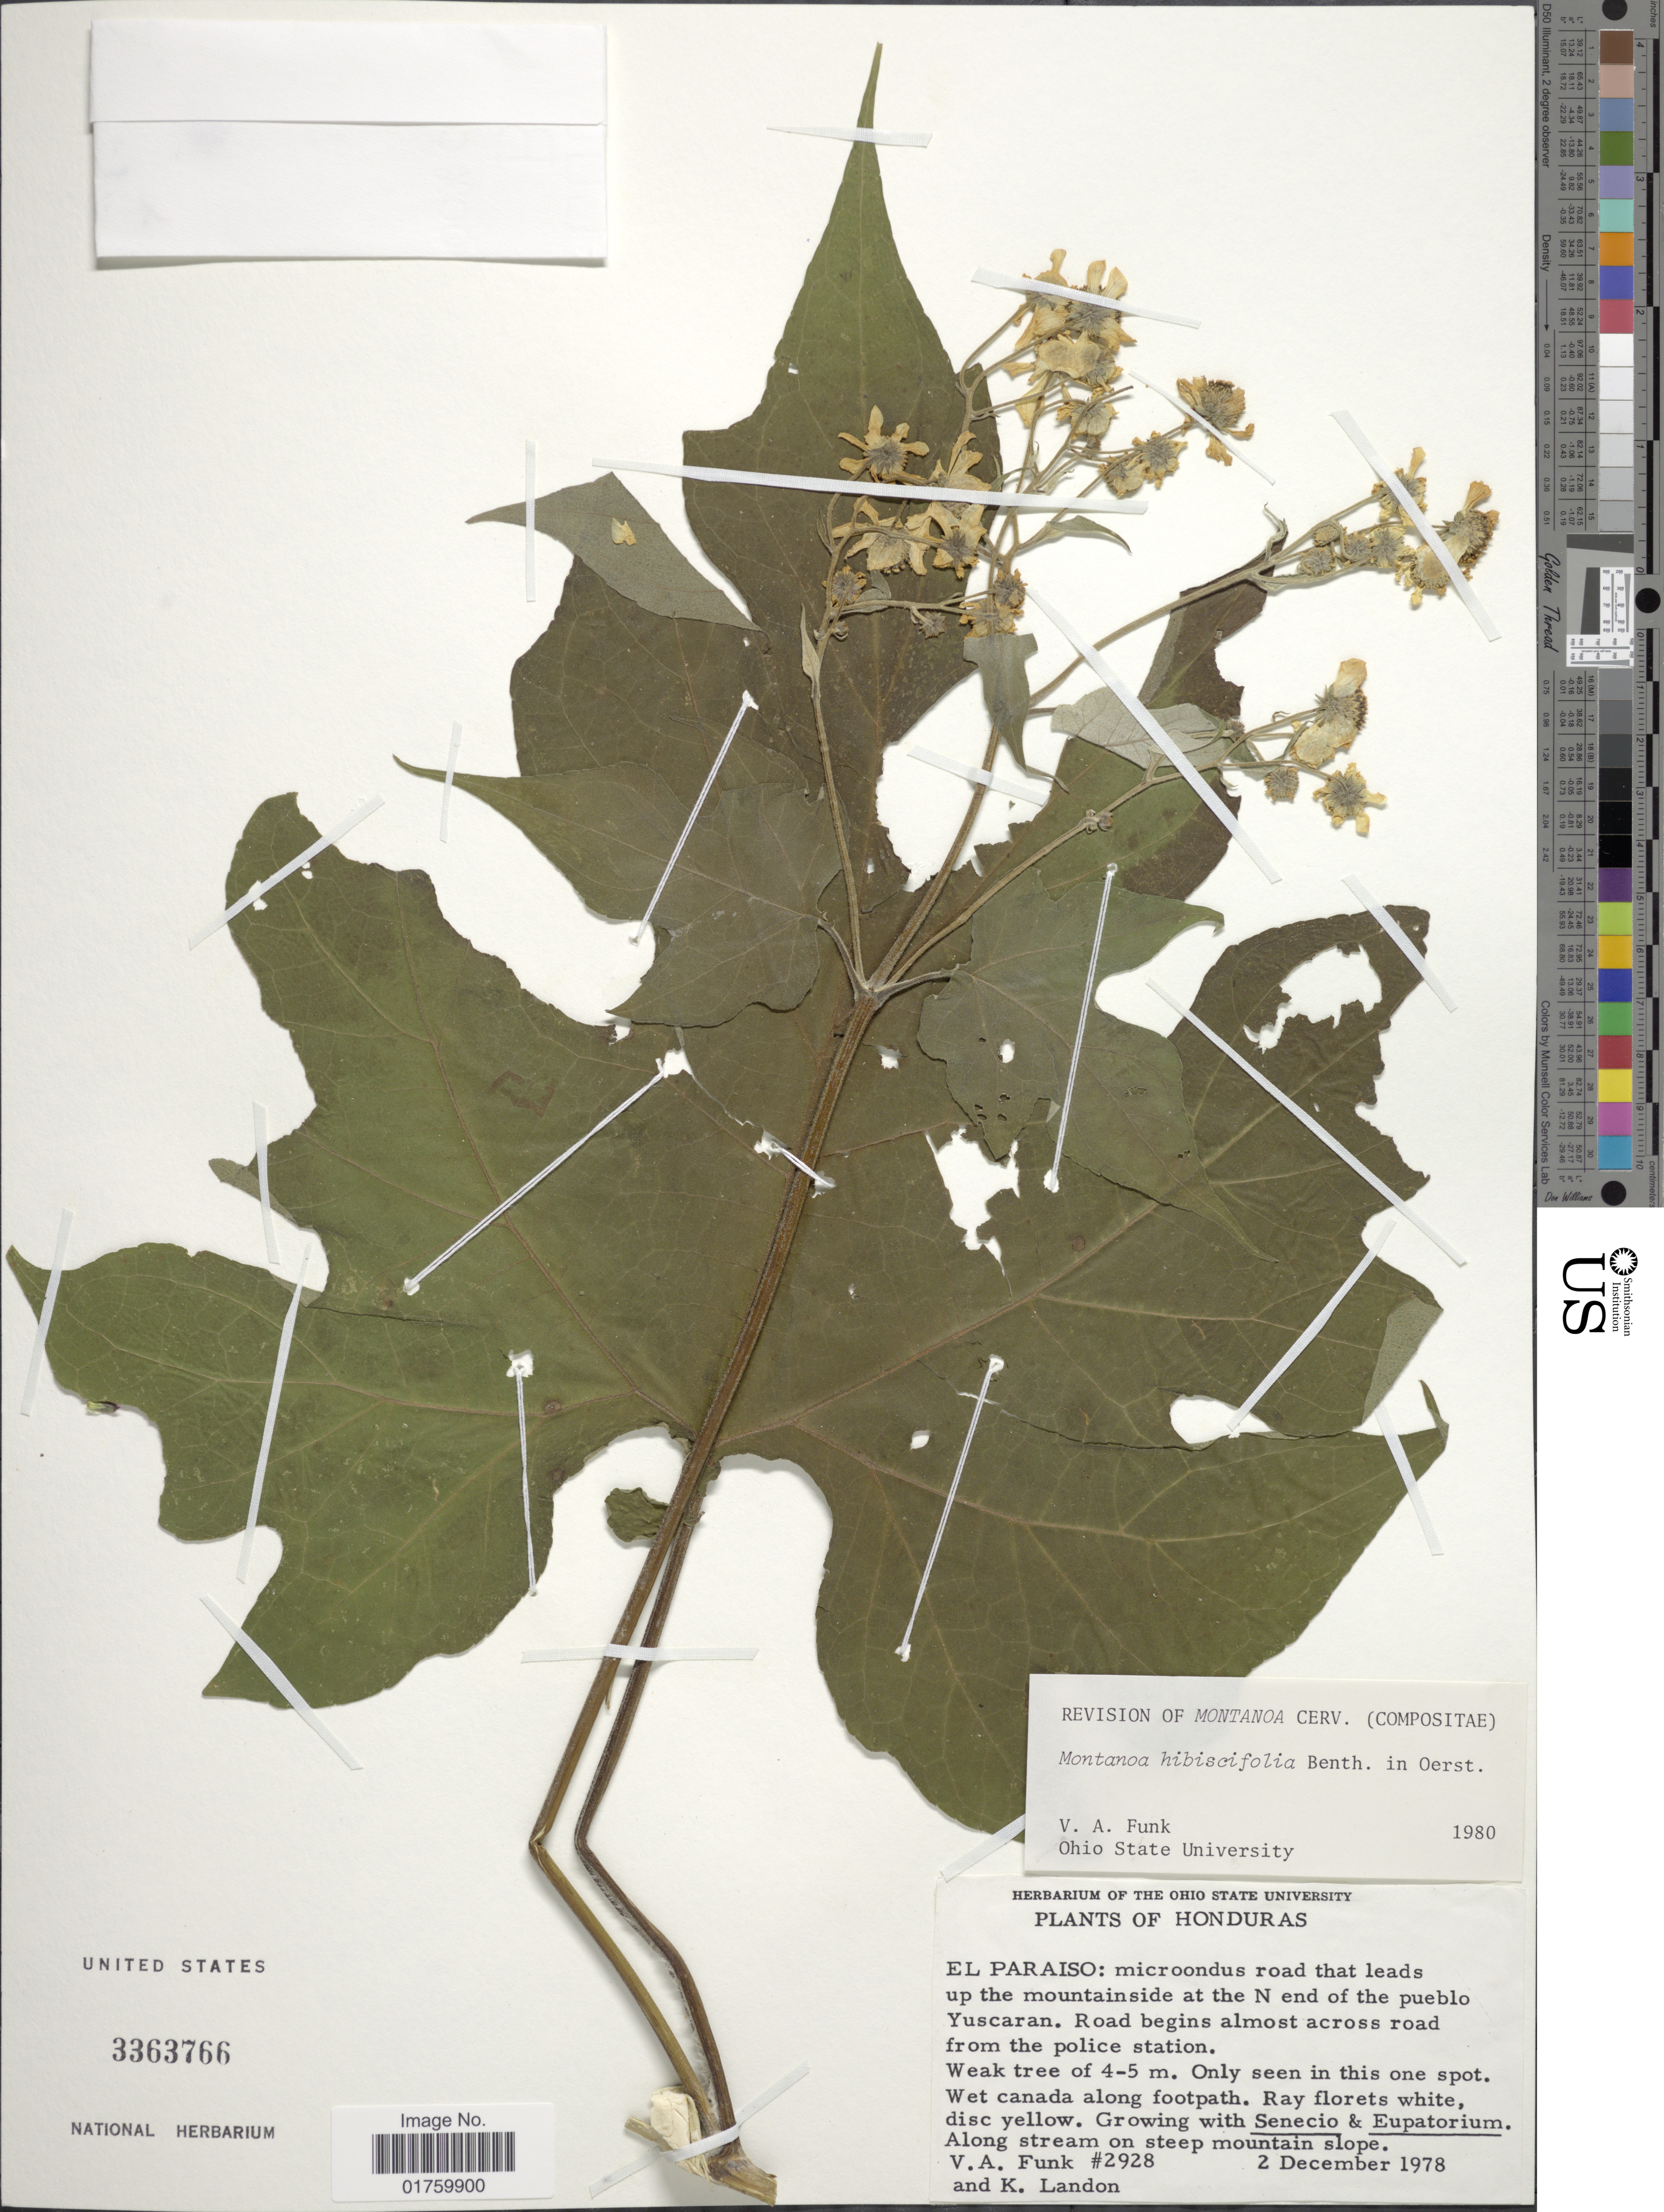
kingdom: Plantae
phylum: Tracheophyta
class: Magnoliopsida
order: Asterales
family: Asteraceae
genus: Montanoa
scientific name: Montanoa hibiscifolia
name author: Benth.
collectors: V. Funk & K. C. Landon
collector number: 2928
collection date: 1978-12-02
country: Honduras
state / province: El Paraíso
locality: Microondus road that leads up the mountainside at the N end of the pueblo Yusacaran, road begins almost across road from the police station, along stream on steep mountains slope.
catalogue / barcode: US 3363766